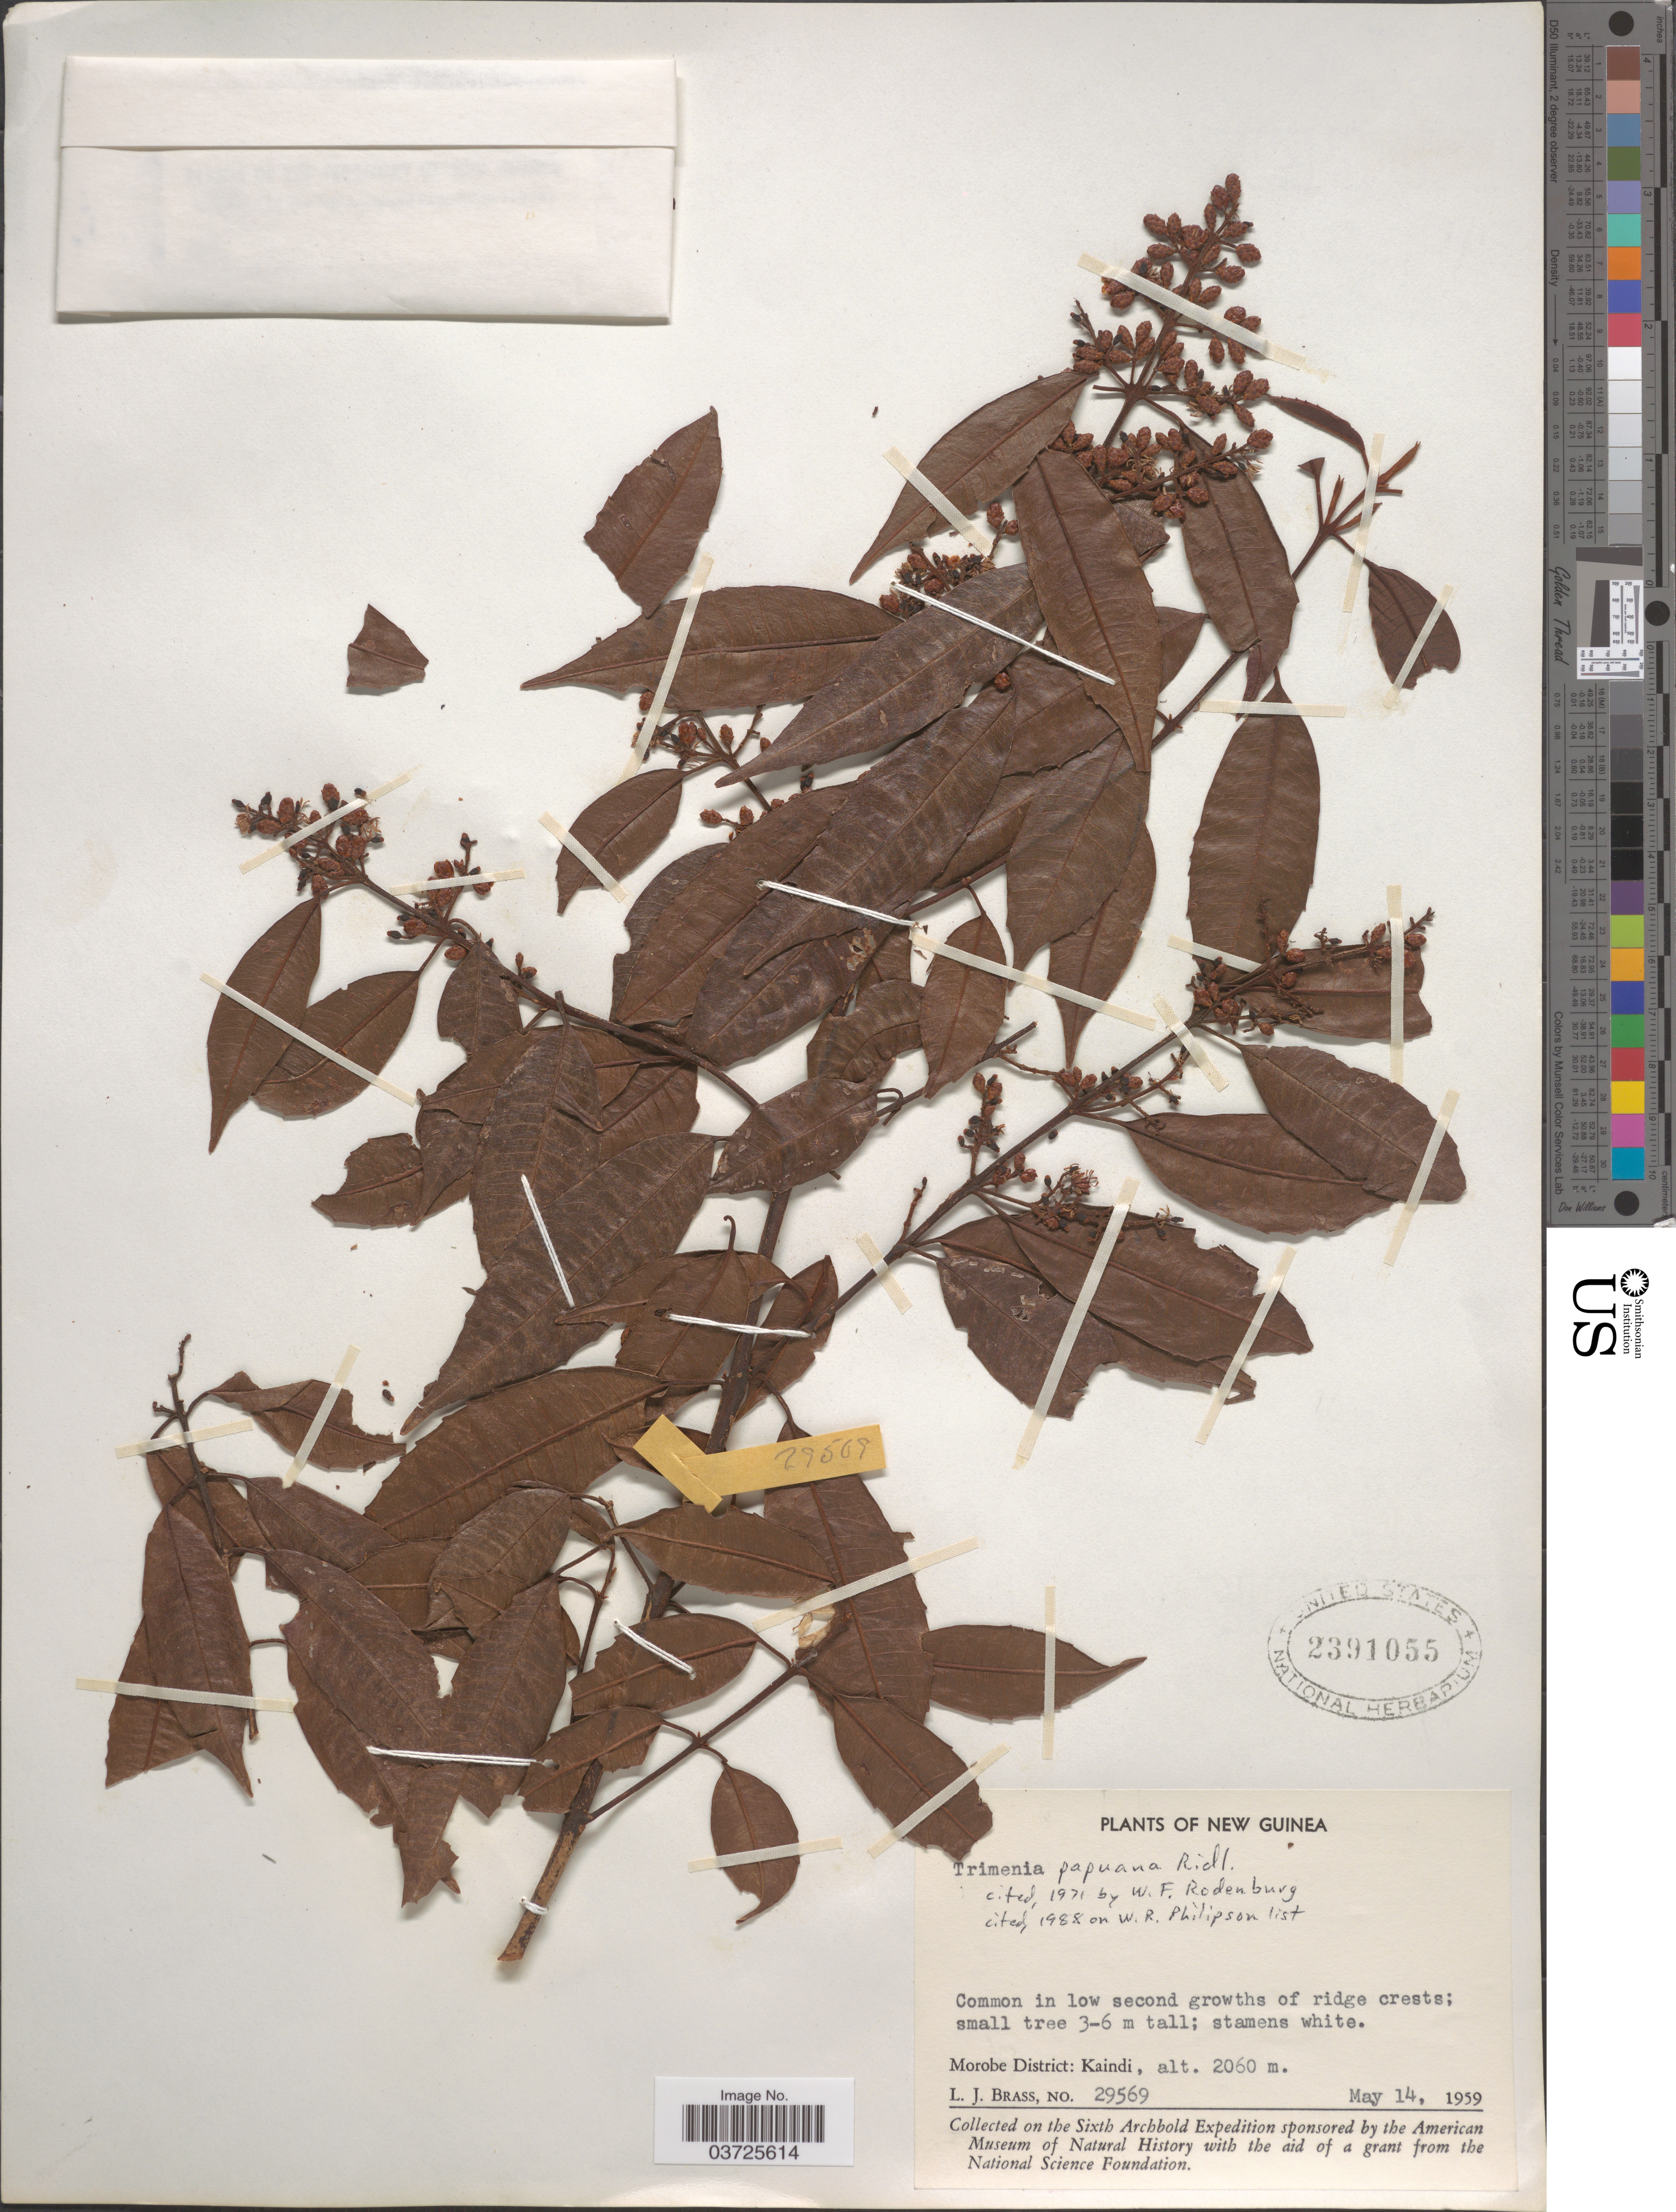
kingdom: Plantae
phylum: Tracheophyta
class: Magnoliopsida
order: Austrobaileyales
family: Trimeniaceae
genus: Trimenia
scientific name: Trimenia papuana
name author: Ridl.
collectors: L. J. Brass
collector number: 29569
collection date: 1959-05-14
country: Papua New Guinea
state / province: Morobe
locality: New Guinea. Morobe District: Kaindi.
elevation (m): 2060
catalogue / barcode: US 2391055